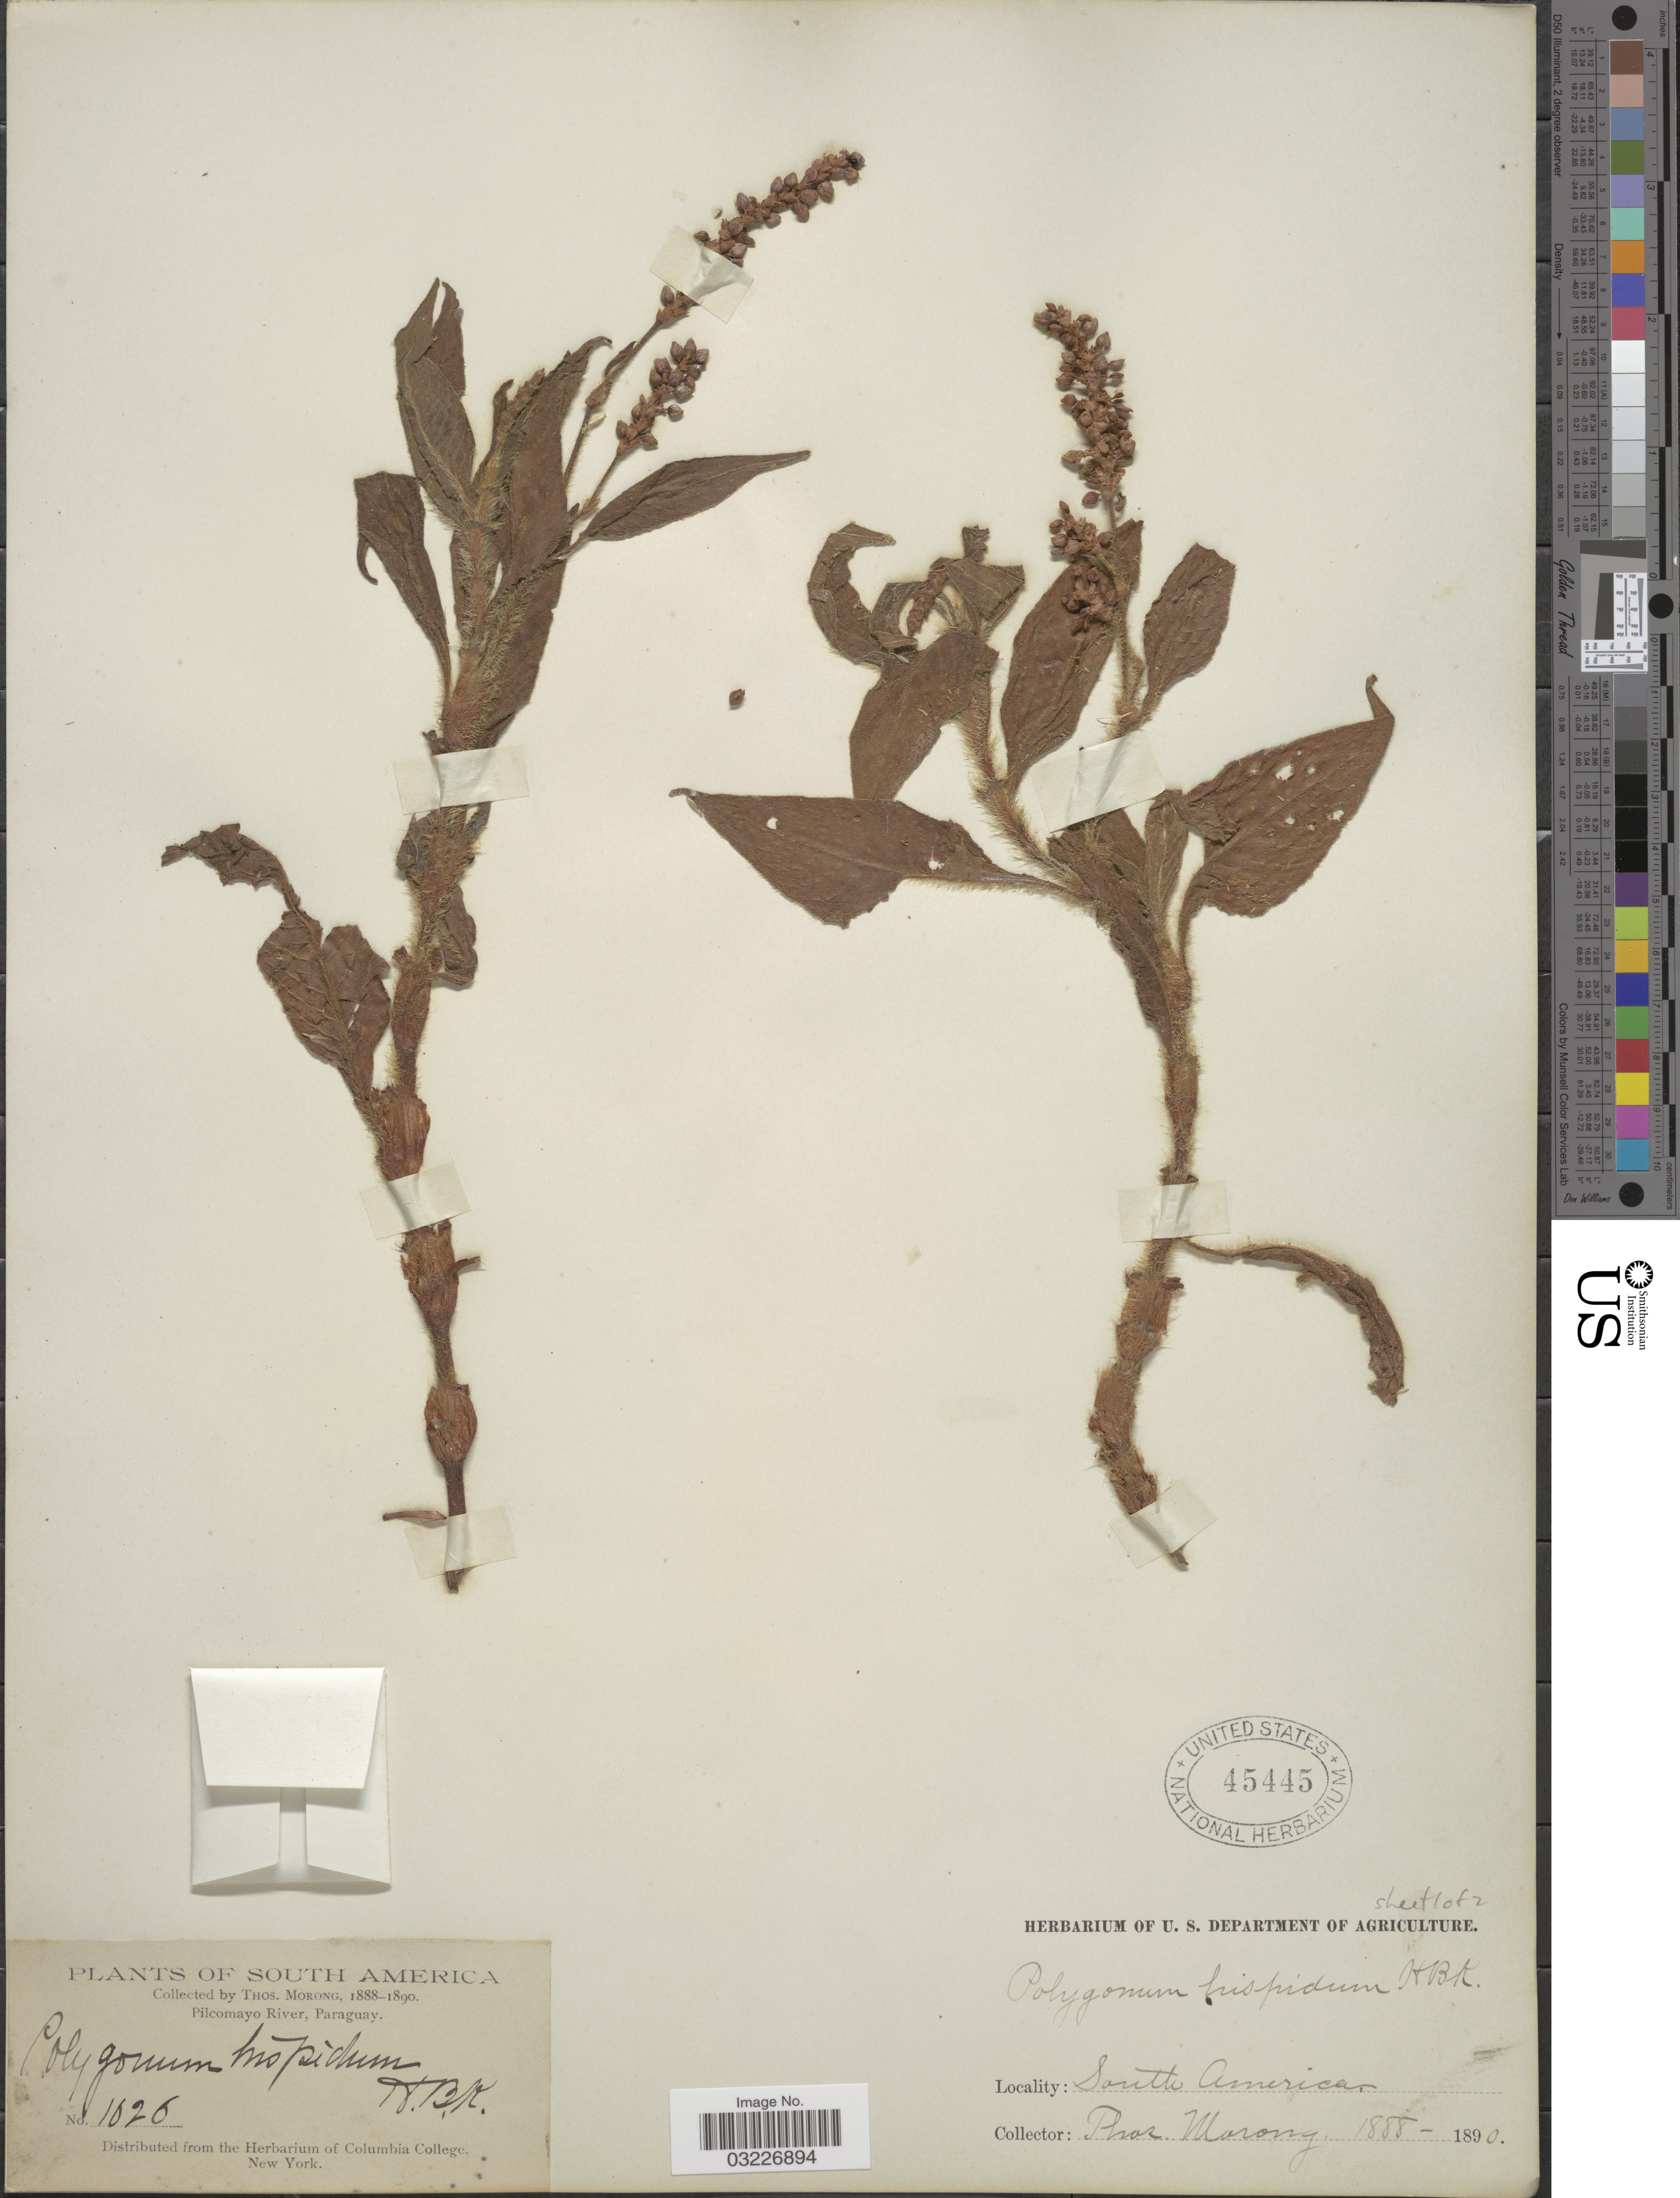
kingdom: Plantae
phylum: Tracheophyta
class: Magnoliopsida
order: Caryophyllales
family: Polygonaceae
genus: Polygonum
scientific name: Polygonum hispidum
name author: Kunth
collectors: ex herb. T. Morong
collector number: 1626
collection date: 1888/1890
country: Paraguay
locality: Pilcomayo River.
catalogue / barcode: US 45445